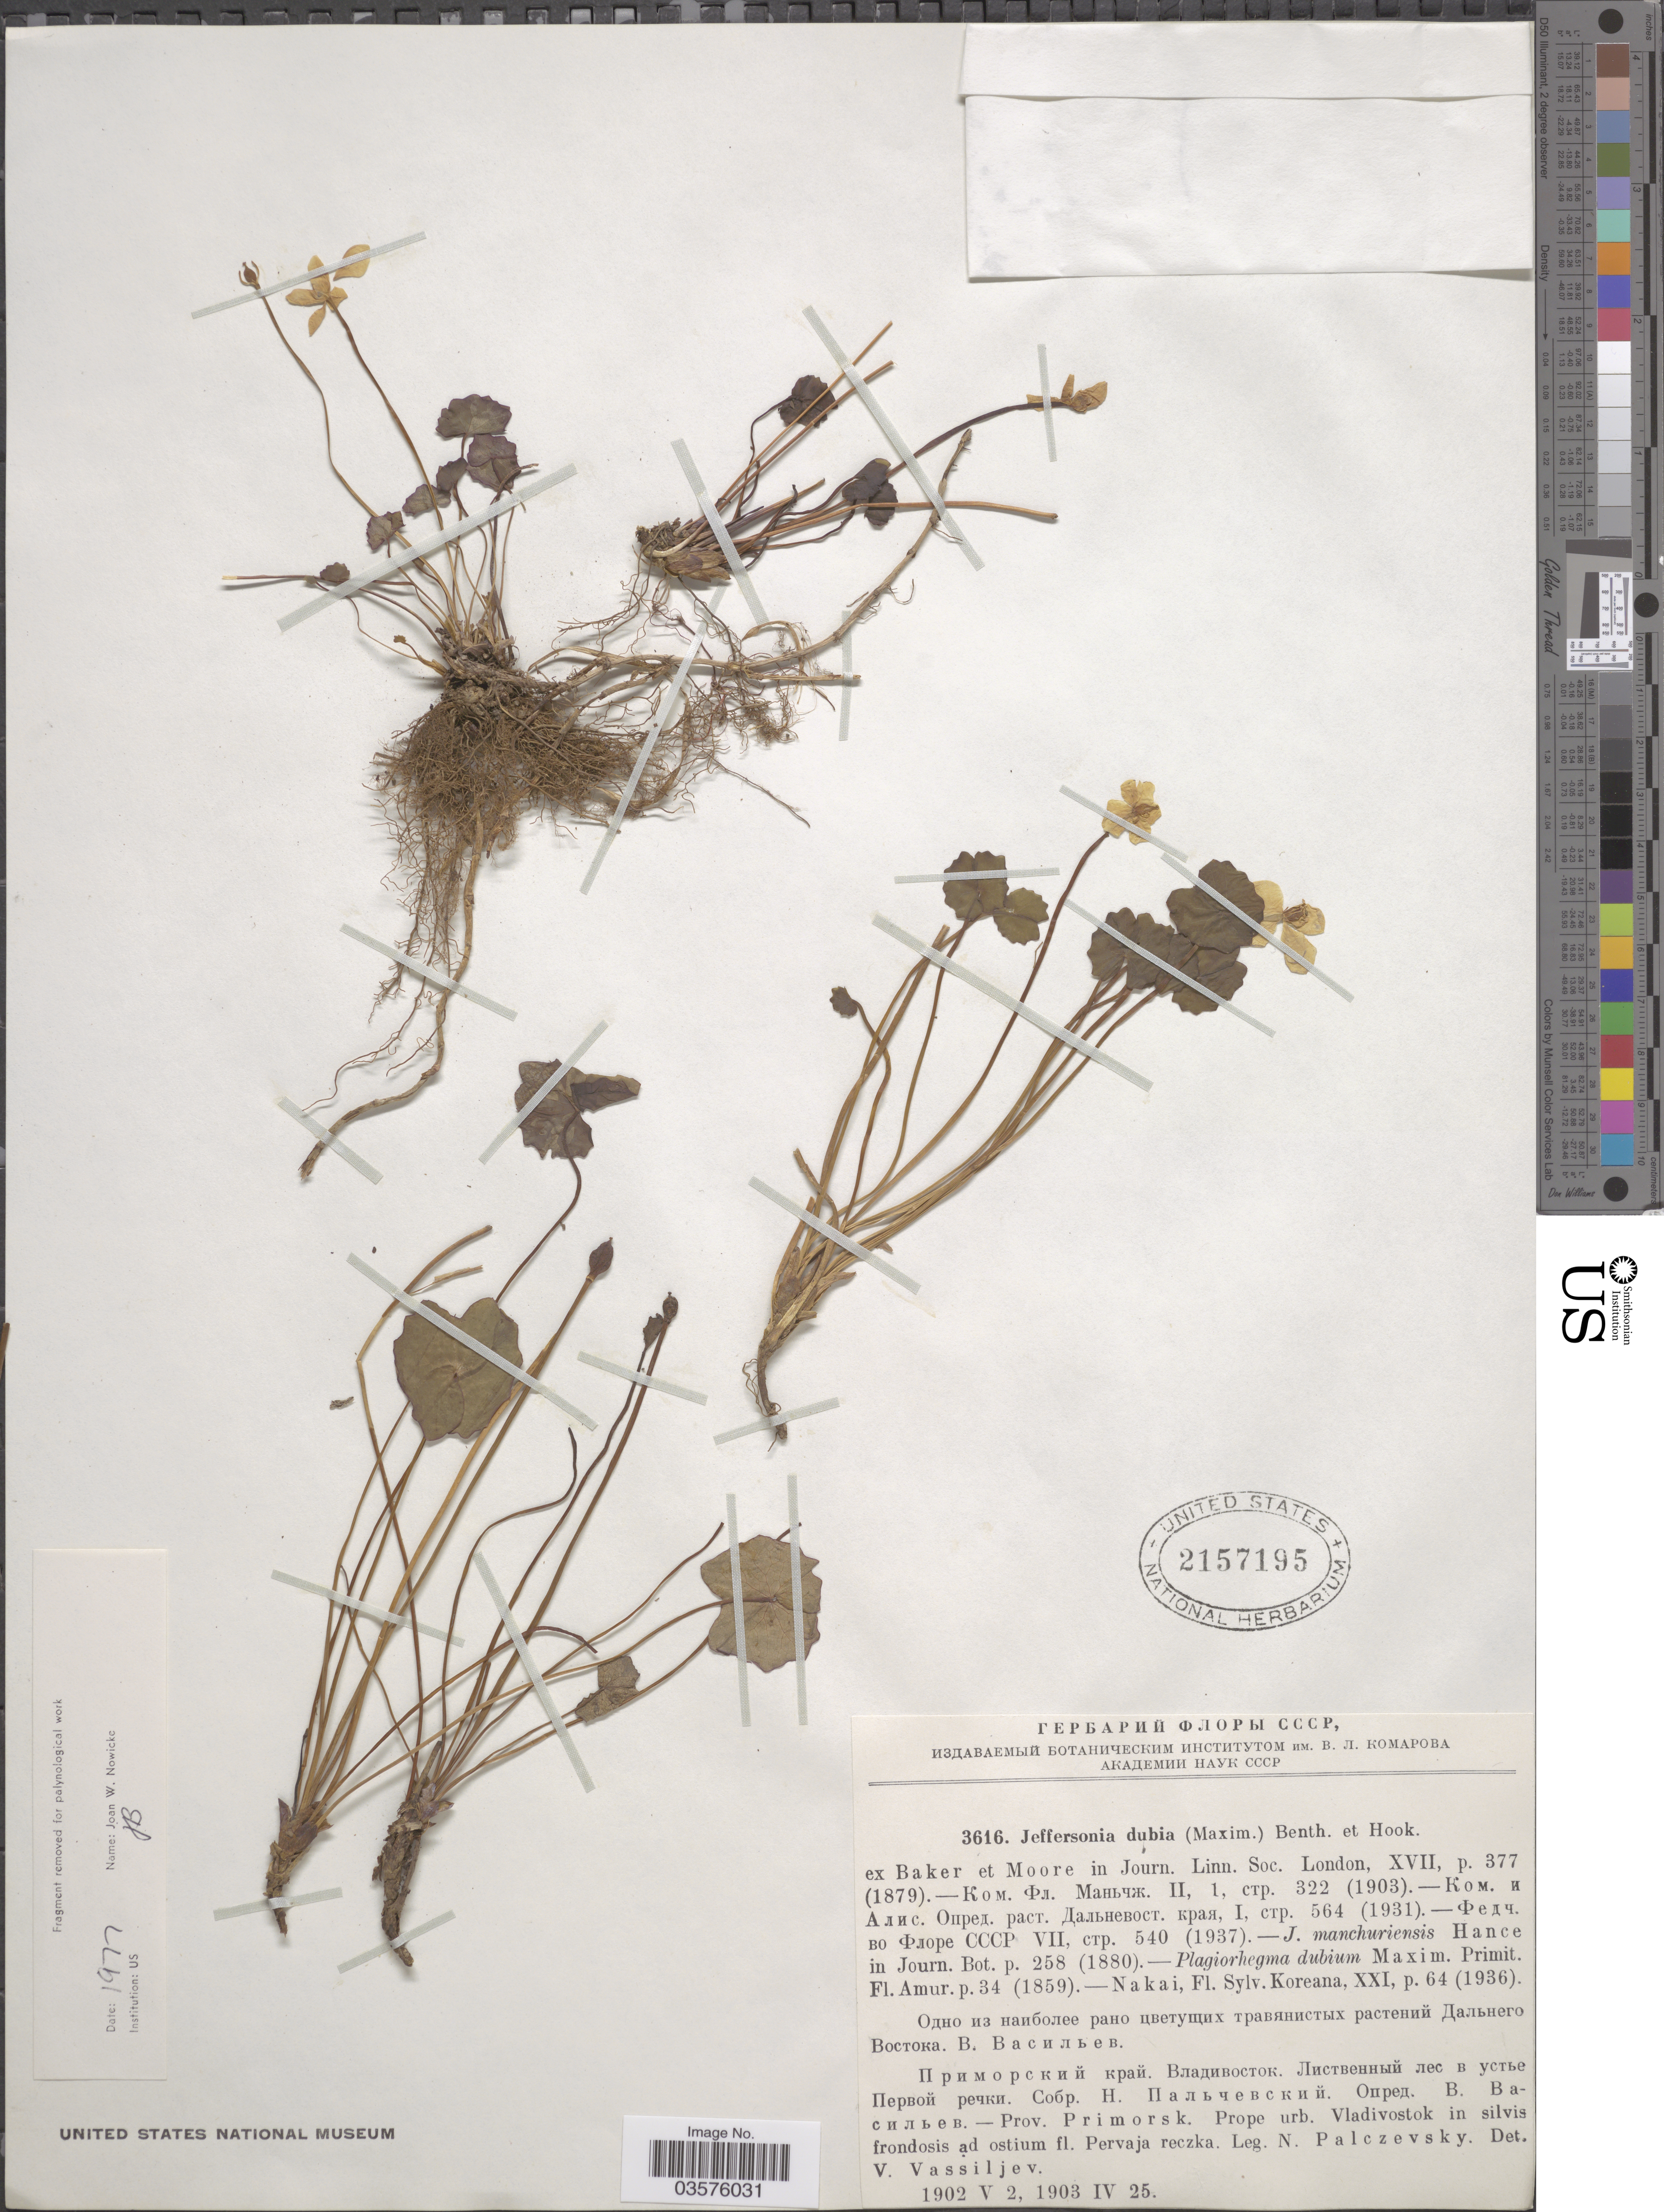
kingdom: Plantae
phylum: Tracheophyta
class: Magnoliopsida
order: Ranunculales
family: Berberidaceae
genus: Plagiorhegma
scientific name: Plagiorhegma dubium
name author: Maxim.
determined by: Strong, Mark T., (BOT), Smithsonian Institution - National Museum of Natural History (UNITED STATES)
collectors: N. Palczevsky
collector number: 3616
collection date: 1902-05-02/1903-04-25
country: Russian Federation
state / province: Primorsky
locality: Prov. Primorsk. Prope urb. Vladivostok in silvis frondosis ad ostium fl. Pervaja reczka.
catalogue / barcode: US 2157195